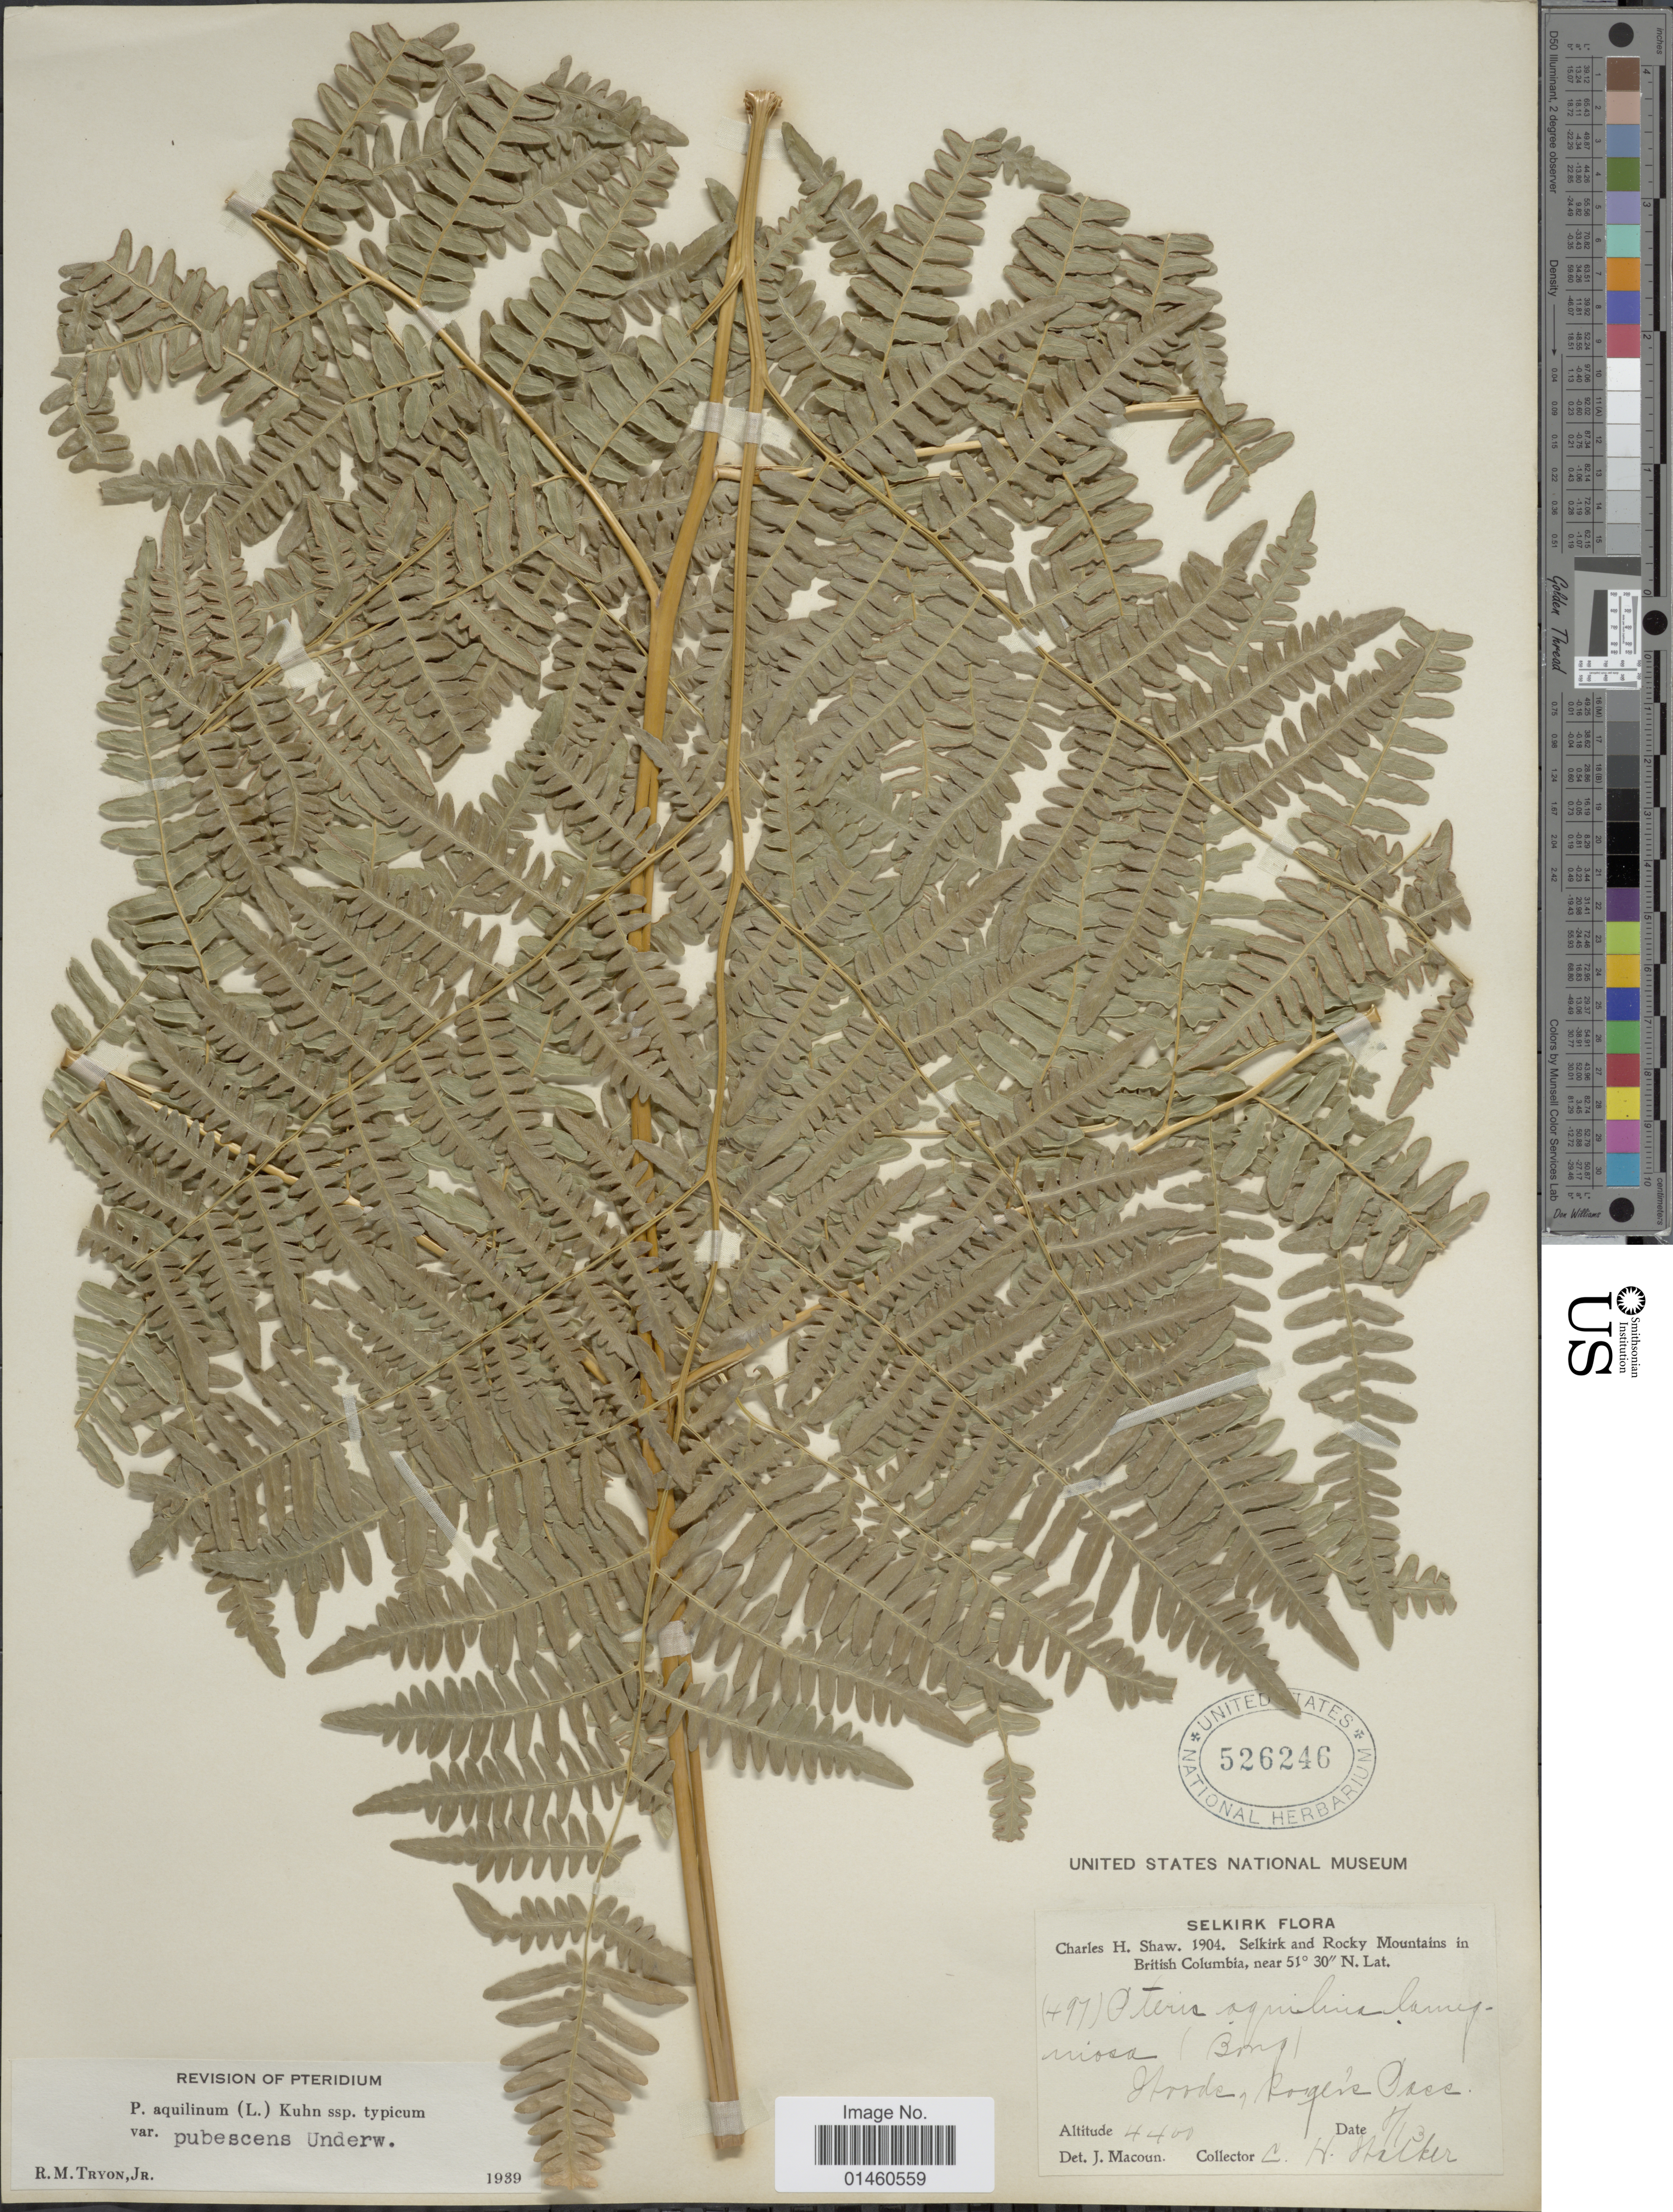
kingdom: Plantae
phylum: Tracheophyta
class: Polypodiopsida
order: Polypodiales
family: Dennstaedtiaceae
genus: Pteridium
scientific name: Pteridium pubescens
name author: (Underw.) Christenh.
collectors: C. Stalker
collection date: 1904-08-13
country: Canada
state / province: British Columbia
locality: Selkirk and Rocky Mountains, Hookc, Roger Pass.8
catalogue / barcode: US 526246